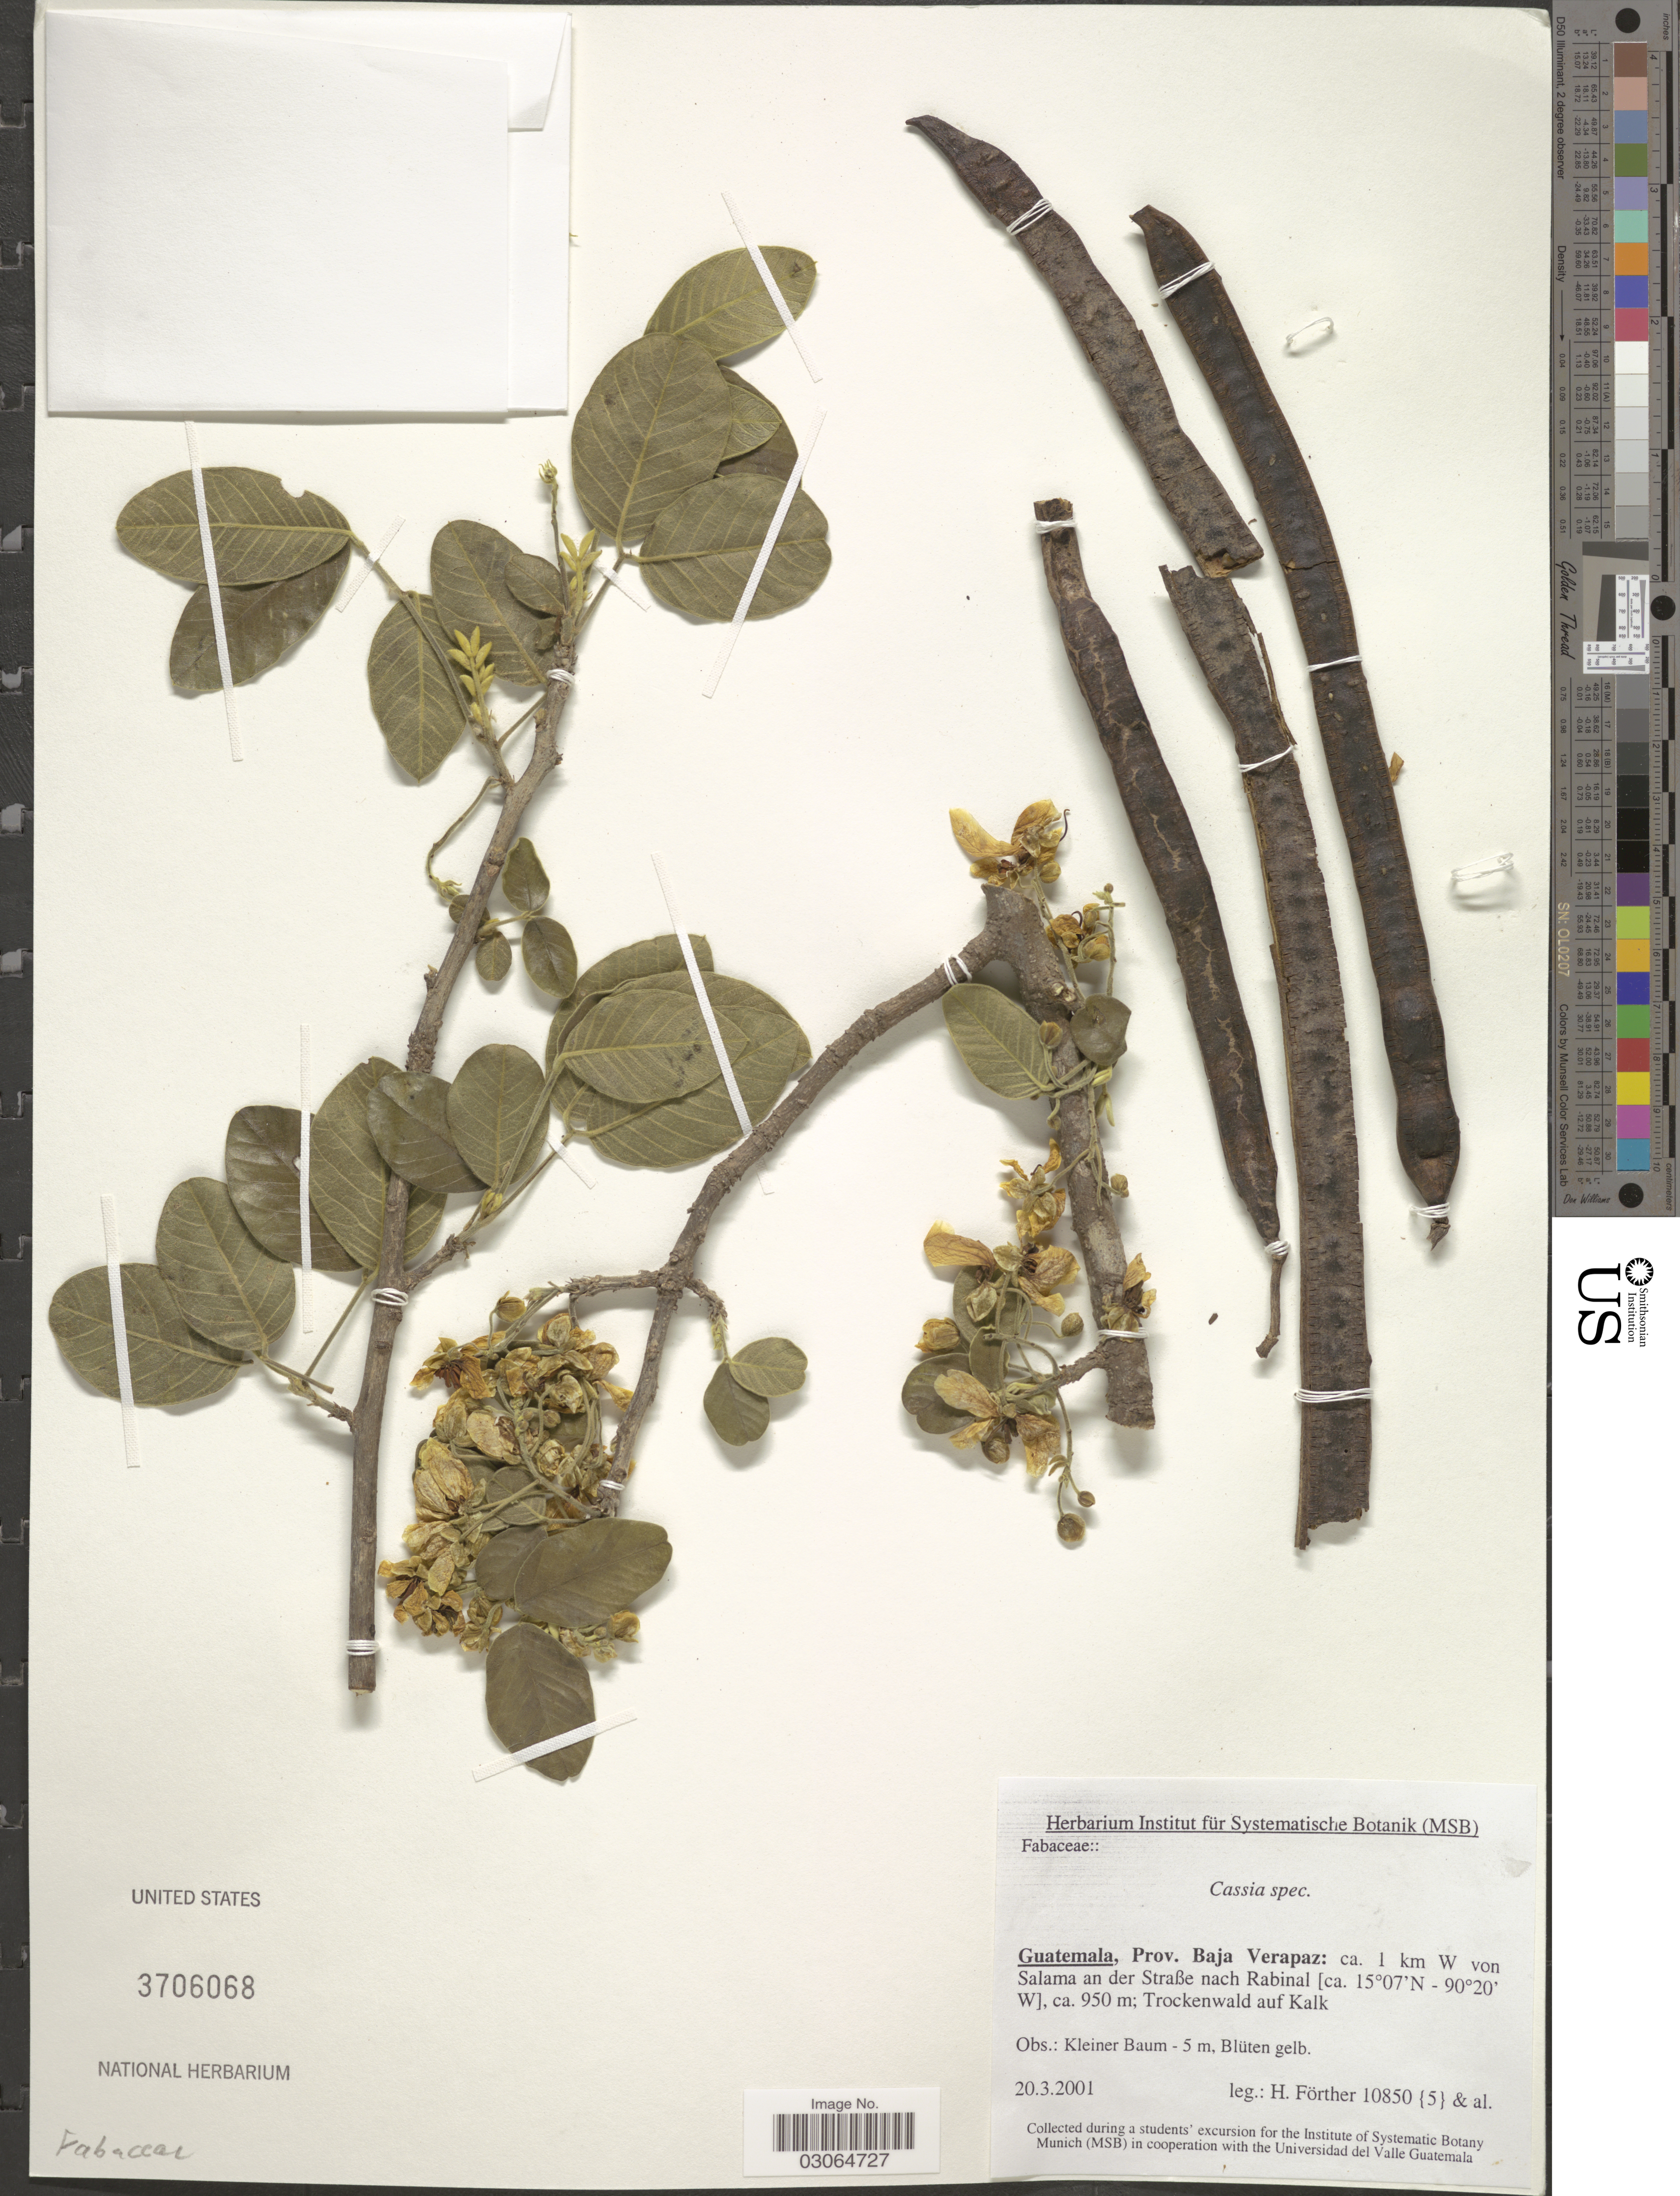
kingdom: Plantae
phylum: Tracheophyta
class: Magnoliopsida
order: Fabales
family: Fabaceae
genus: Cassia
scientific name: Cassia sp.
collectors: H. Förther & et al.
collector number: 10850 {5}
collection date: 2001-03-20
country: Guatemala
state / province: Baja Verapaz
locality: Ca. 1 km W von Salama a der Staße nach Rabinal.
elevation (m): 950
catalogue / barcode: US 3706068